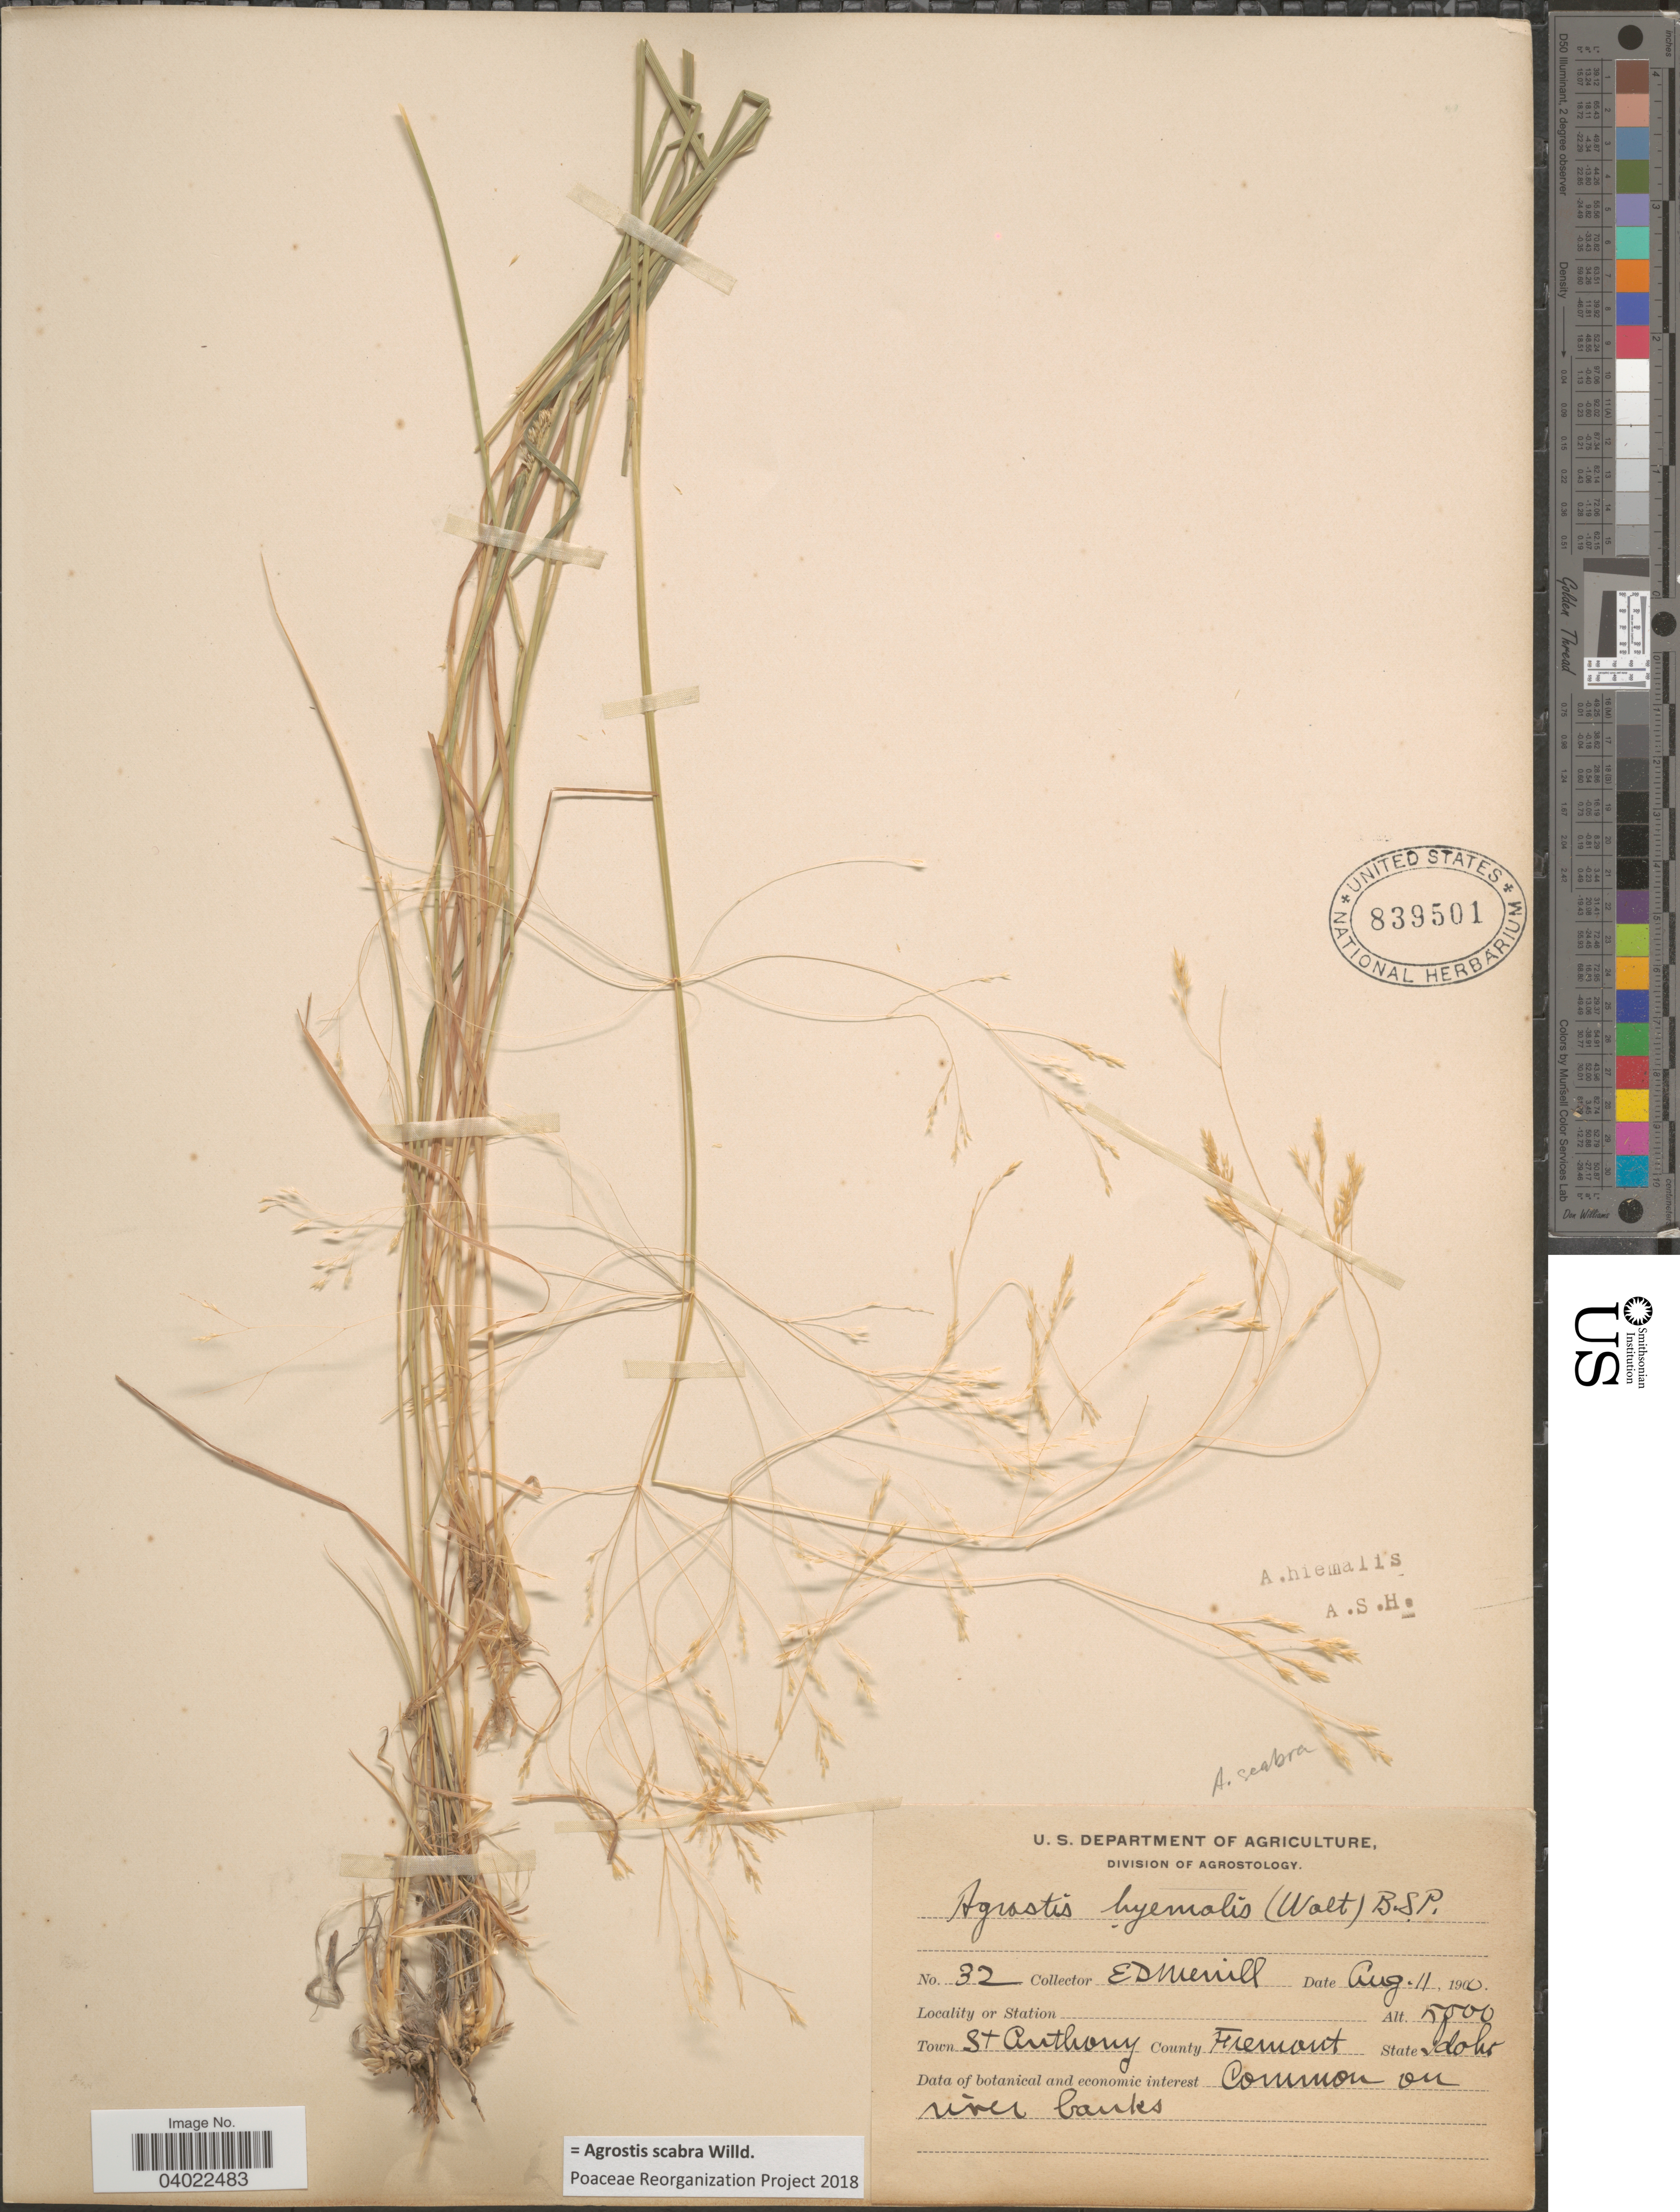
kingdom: Plantae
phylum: Tracheophyta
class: Liliopsida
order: Poales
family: Poaceae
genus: Agrostis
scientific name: Agrostis scabra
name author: Willd.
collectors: E. D. Merrill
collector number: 32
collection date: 1900-08-11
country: United States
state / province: Idaho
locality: St Anthony. County Fremont.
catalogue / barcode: US 839501